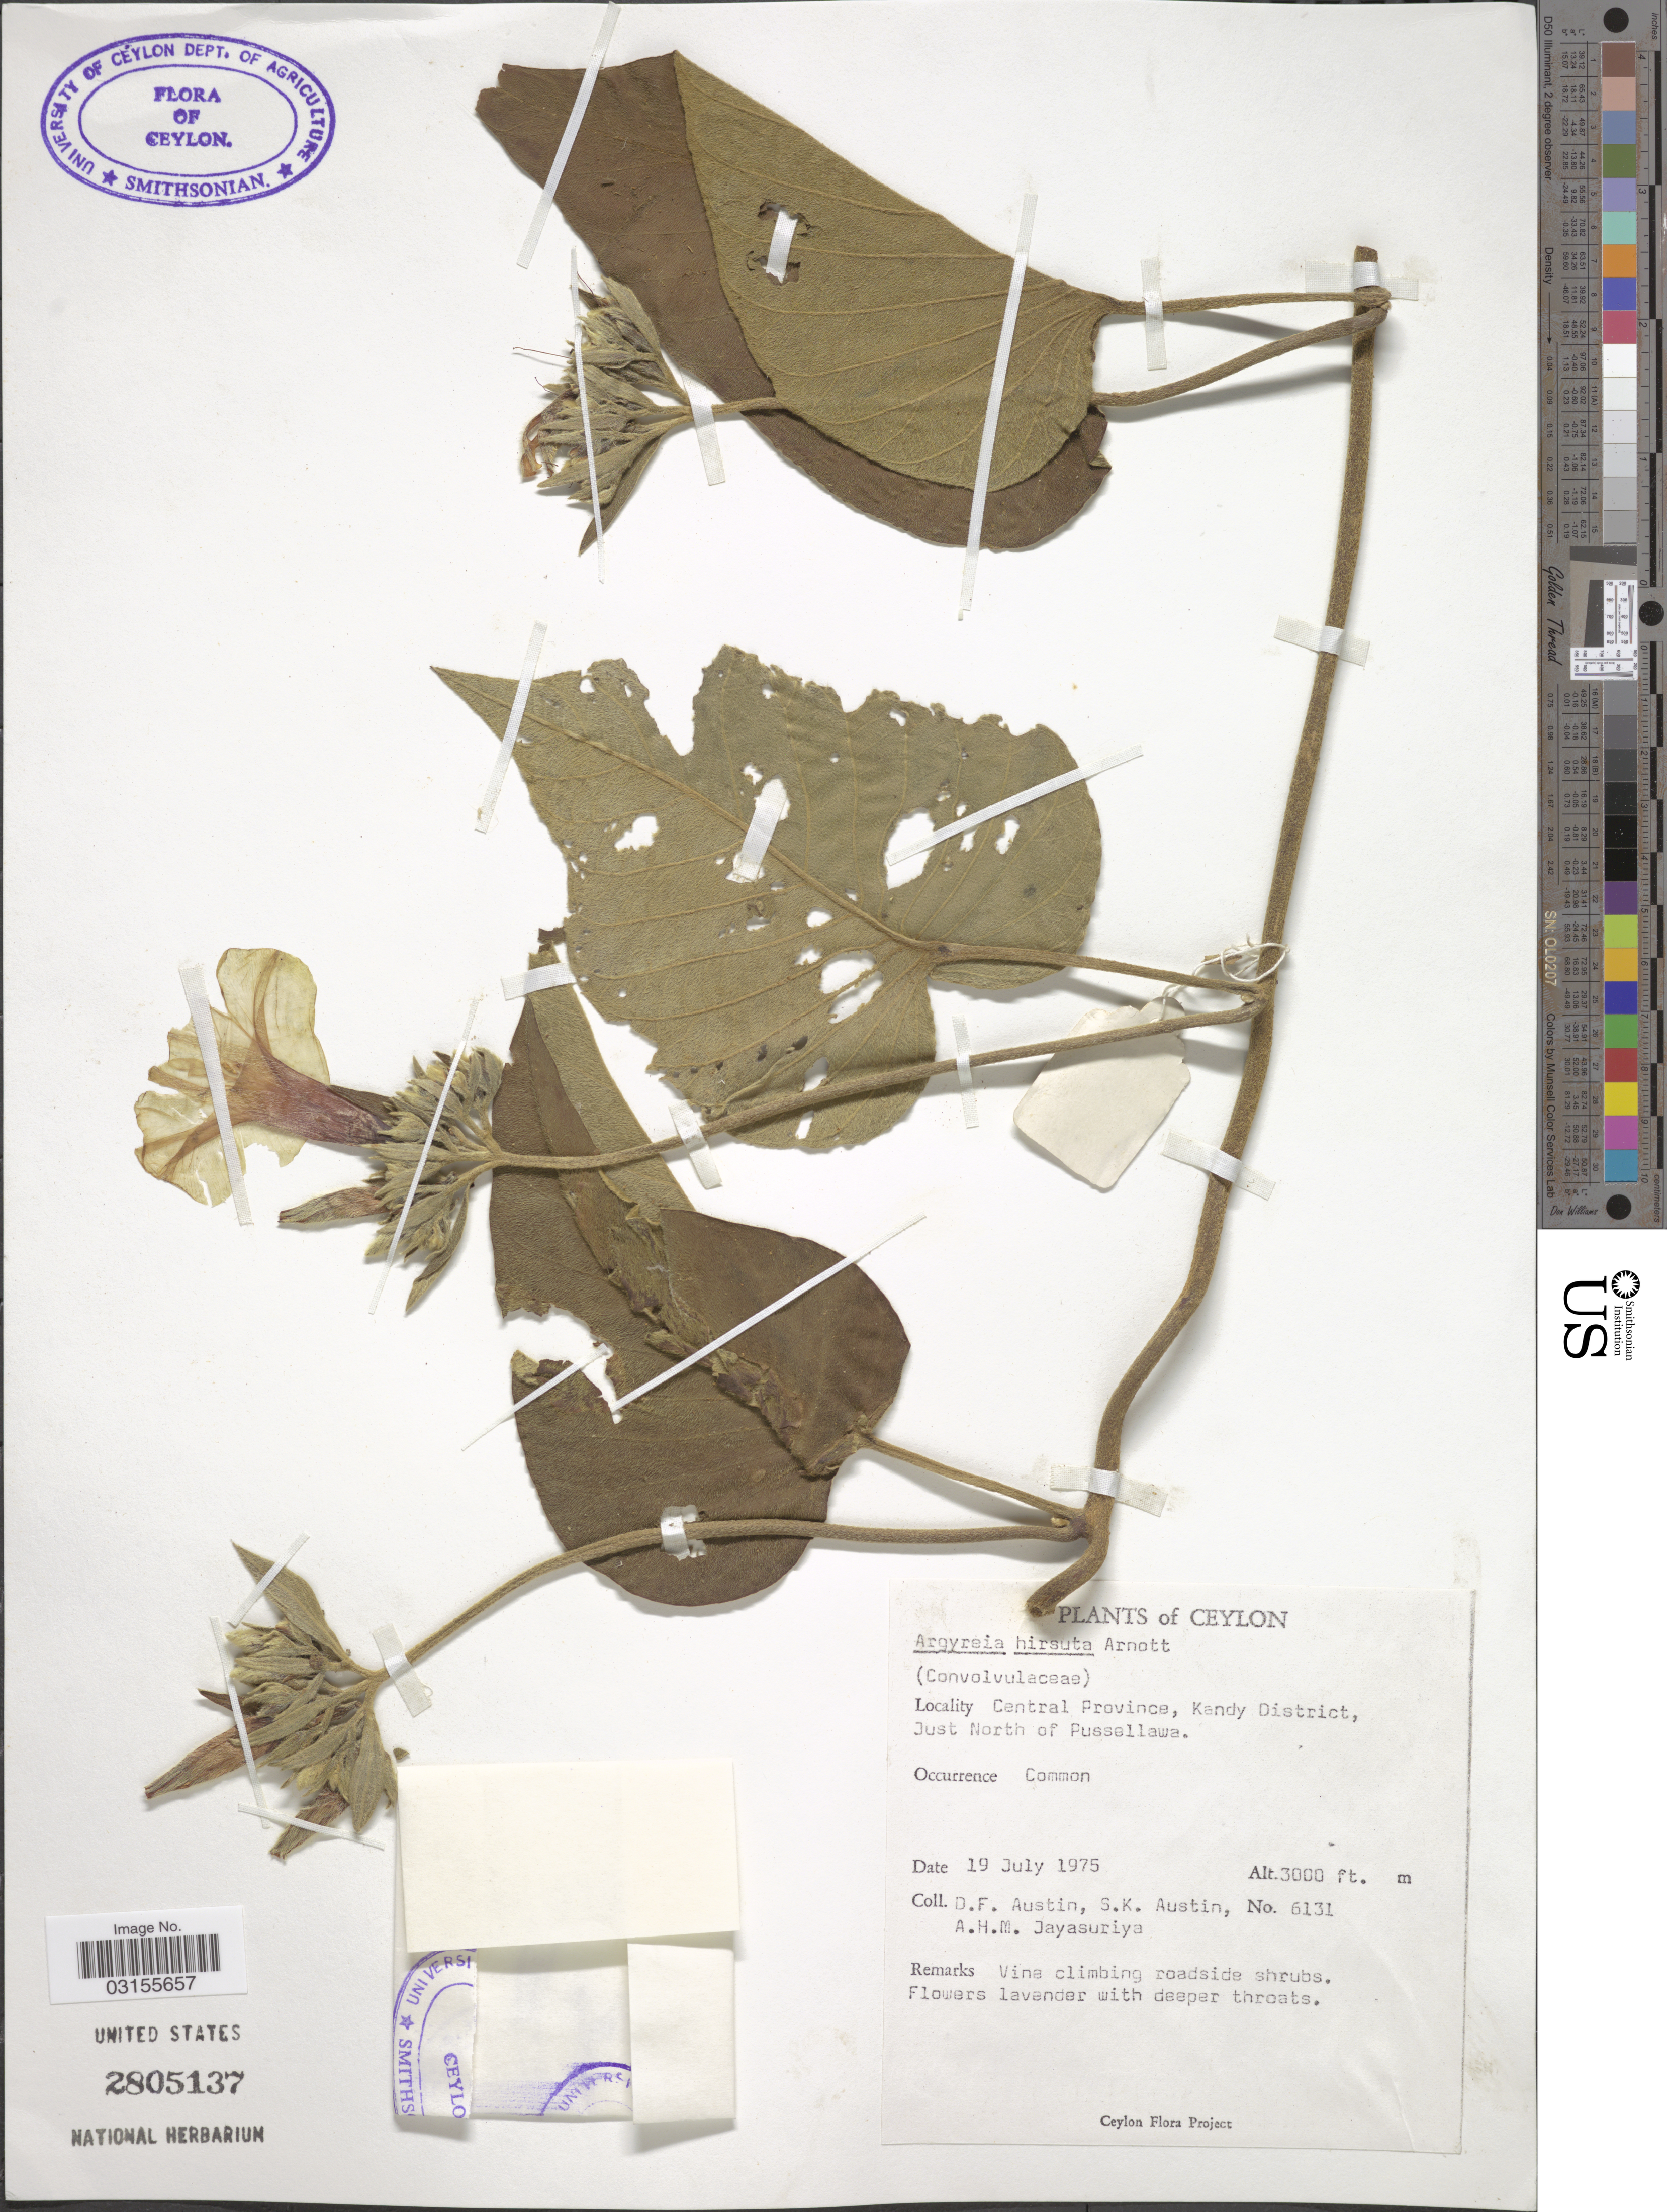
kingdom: Plantae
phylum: Tracheophyta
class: Magnoliopsida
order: Solanales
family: Convolvulaceae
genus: Argyreia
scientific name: Argyreia hirsuta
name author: Arn.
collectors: D. Austin, S. Austin & A. H. Jayasuriya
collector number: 6131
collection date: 1975-07-19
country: Sri Lanka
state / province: Central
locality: Ceylon. Kandy District, Just North of Pussellawa.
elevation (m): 914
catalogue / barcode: US 2805137